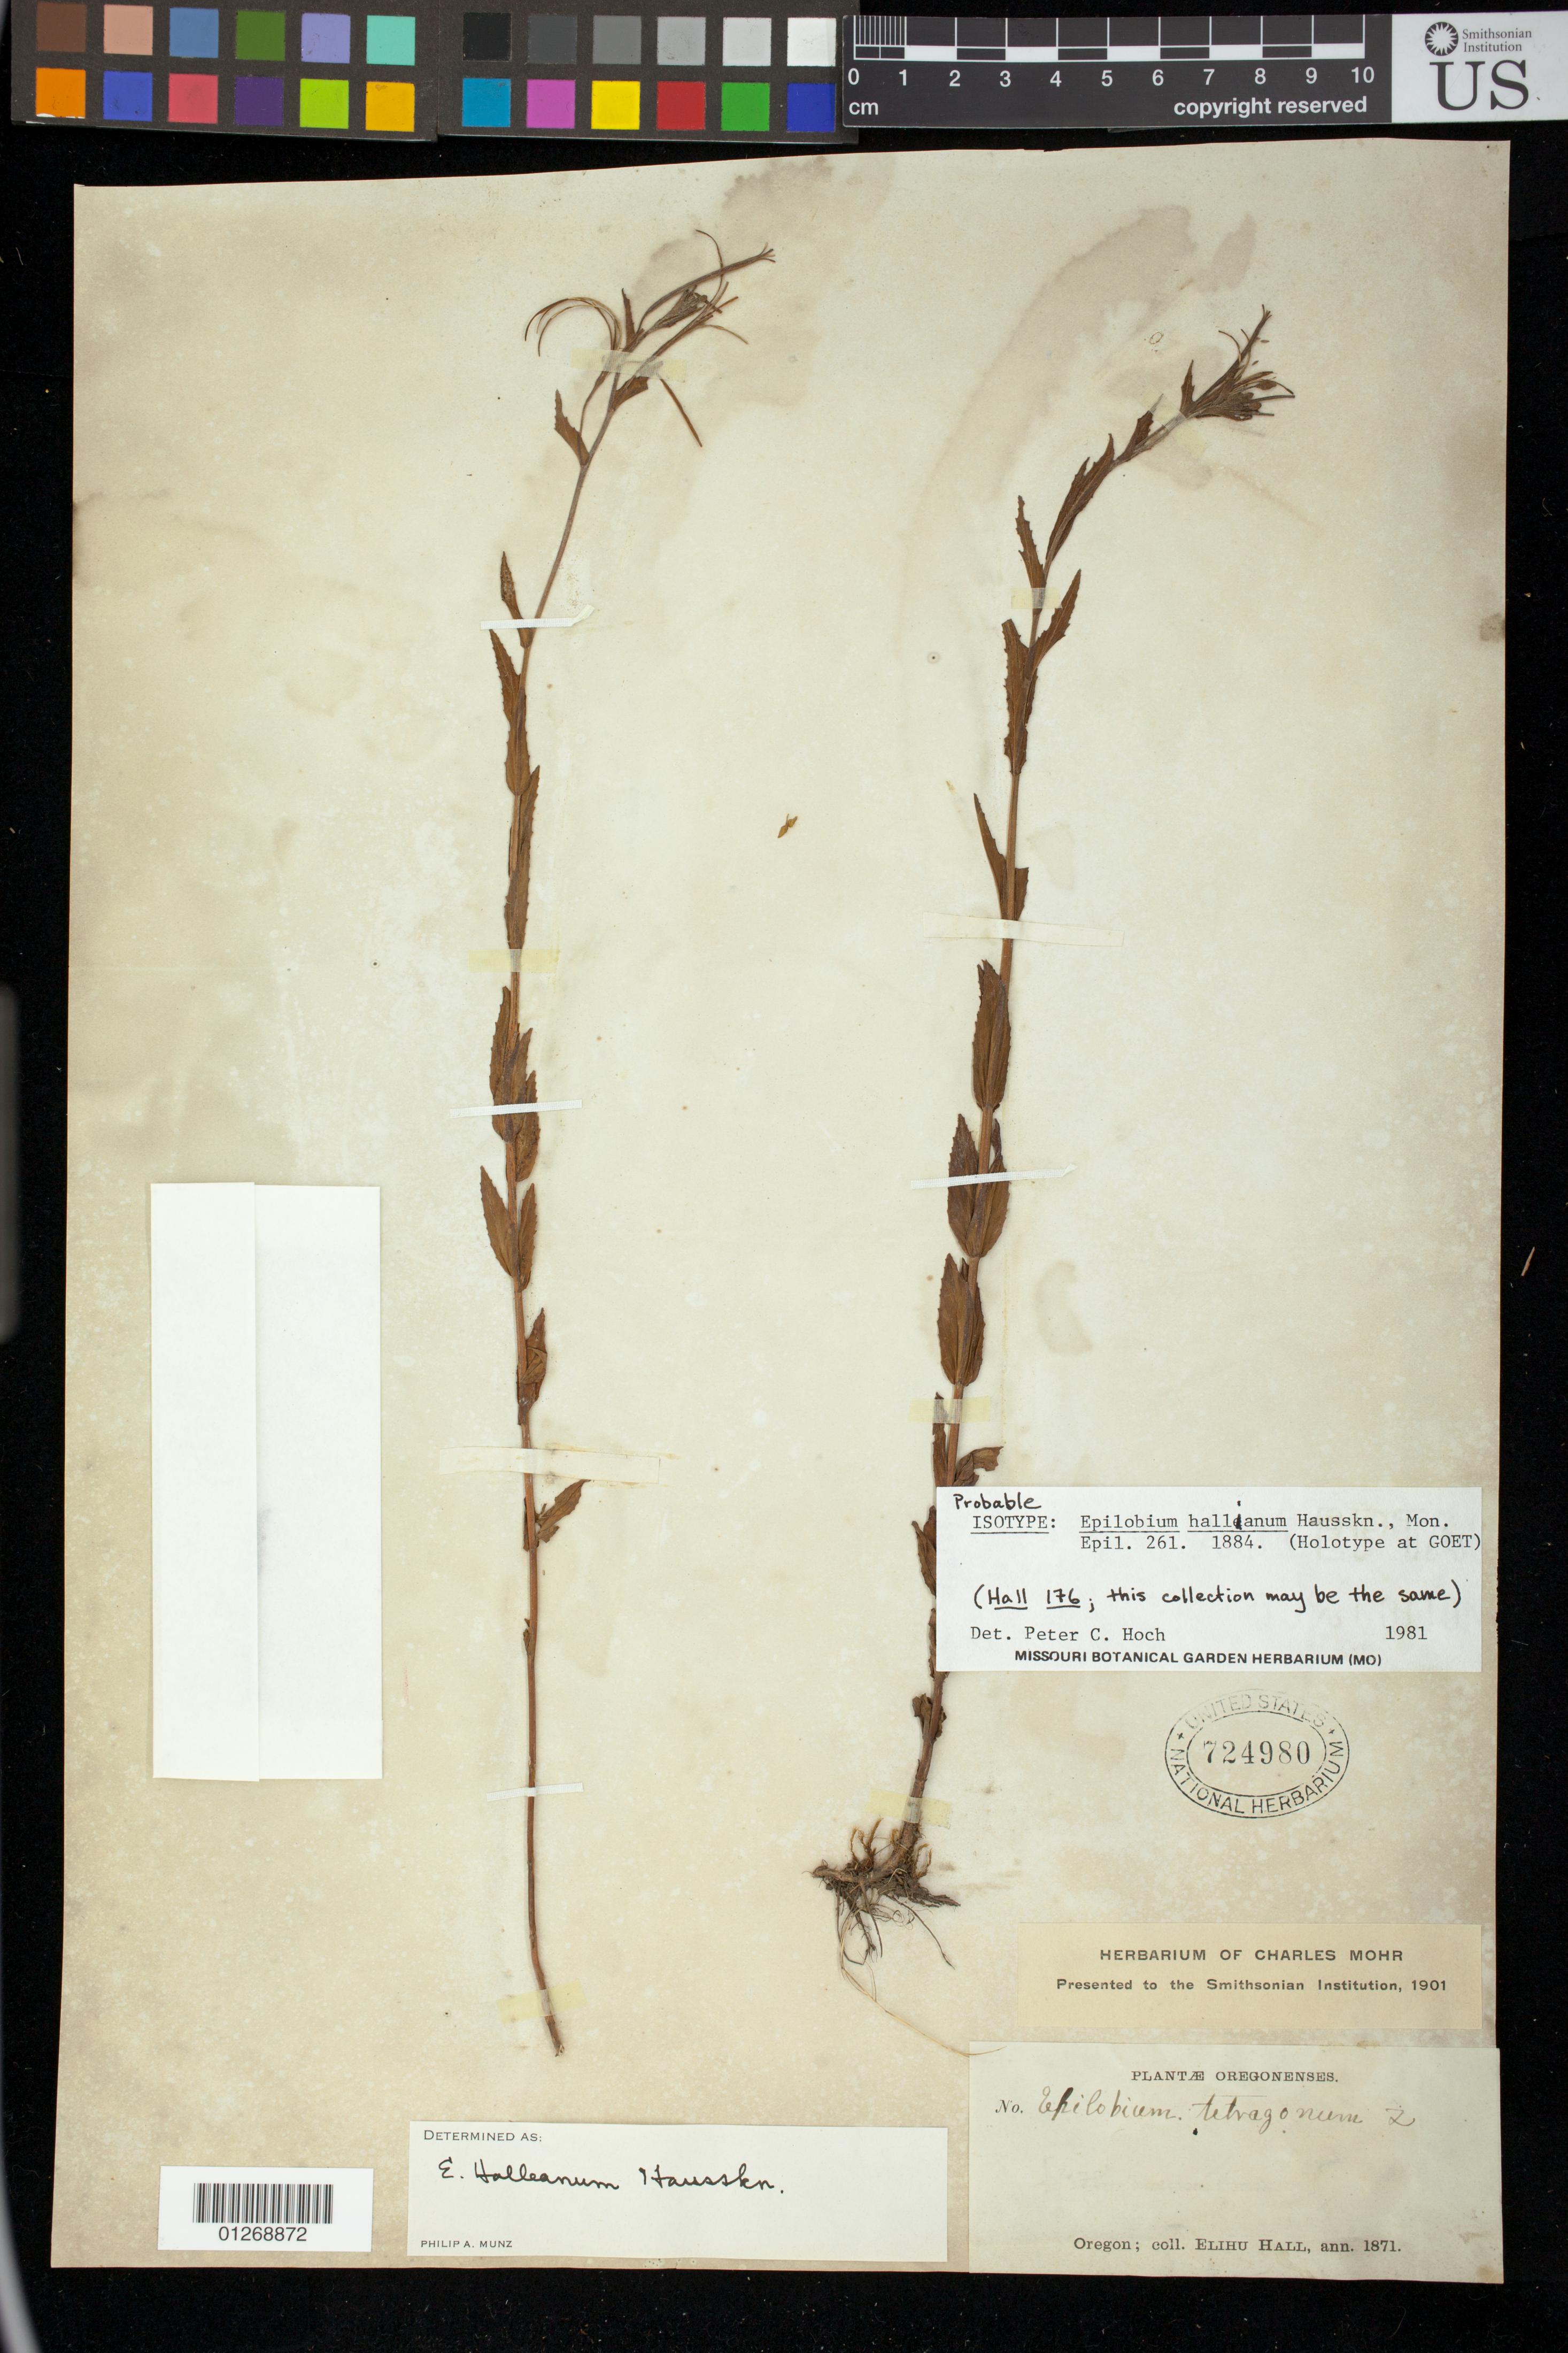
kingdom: Plantae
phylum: Tracheophyta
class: Magnoliopsida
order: Myrtales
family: Onagraceae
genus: Epilobium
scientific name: Epilobium hallianum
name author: Hausskn.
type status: Possible Type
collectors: E. Hall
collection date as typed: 1871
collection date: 1871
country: United States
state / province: Oregon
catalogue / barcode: US 724980